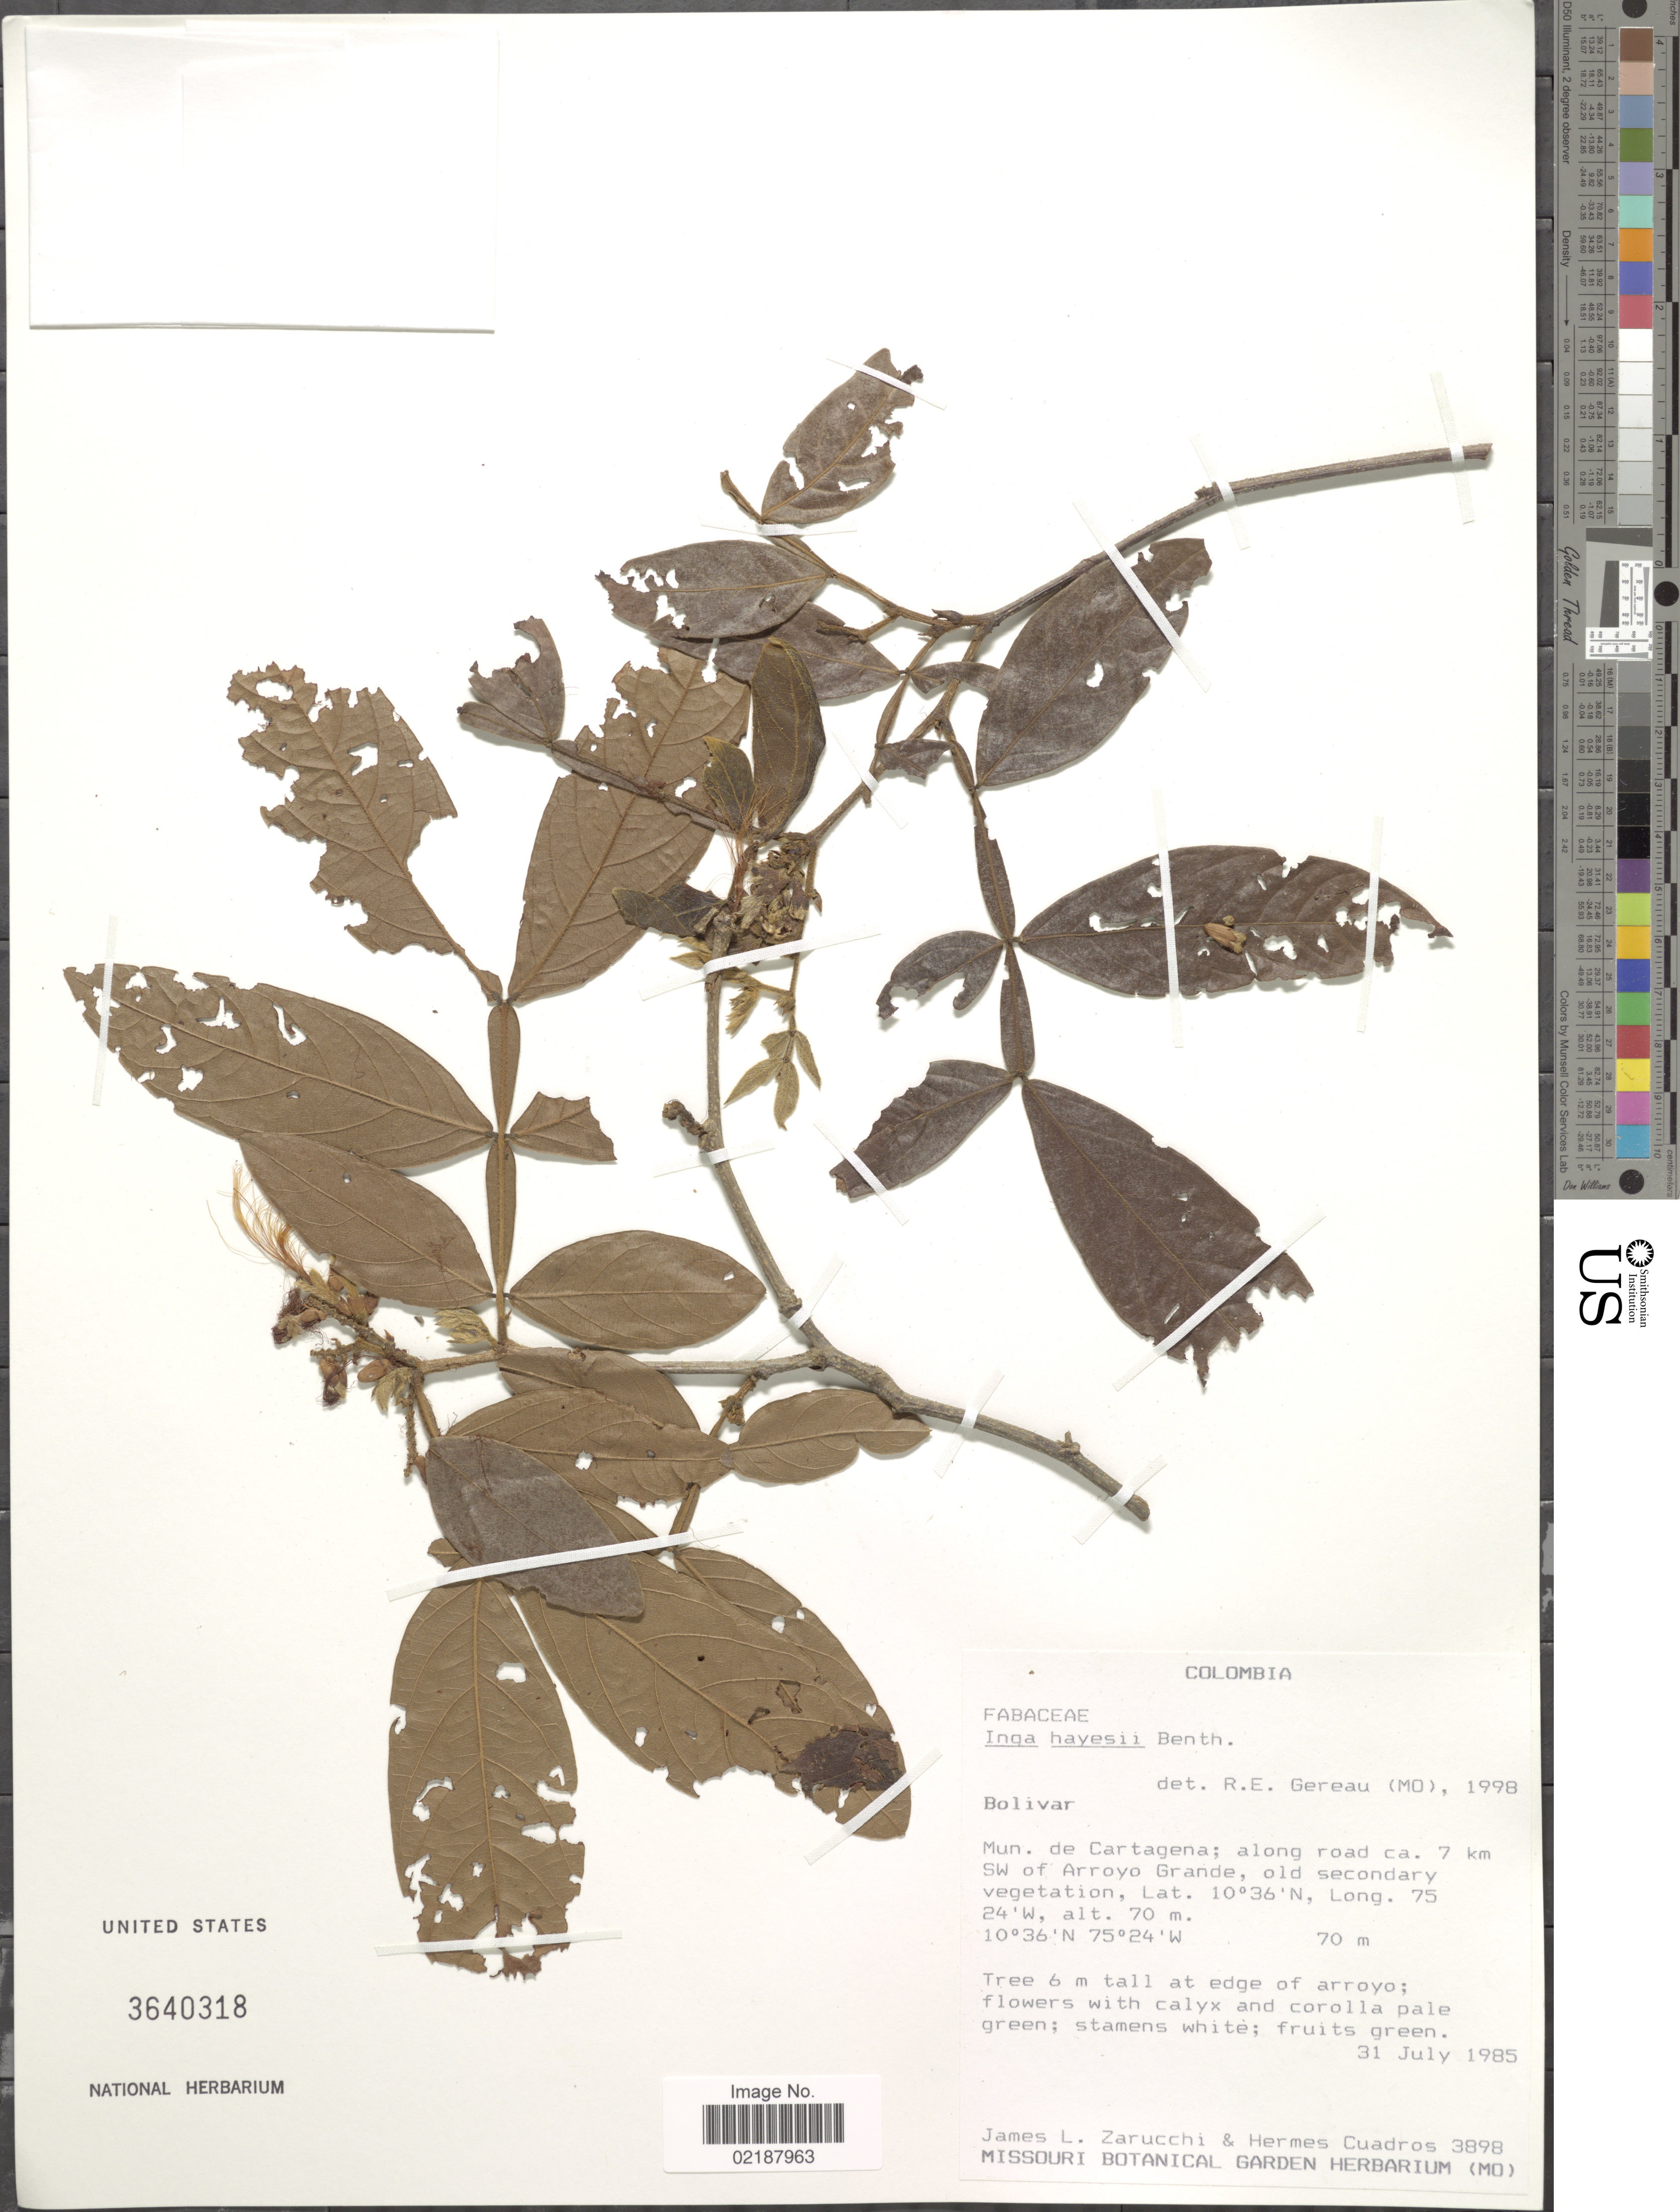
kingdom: Plantae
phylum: Tracheophyta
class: Magnoliopsida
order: Fabales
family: Fabaceae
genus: Inga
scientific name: Inga hayesii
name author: Benth.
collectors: J. L. Zarucchi & H. Cuadros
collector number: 3898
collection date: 1985-07-31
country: Colombia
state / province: Bolívar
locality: Mun. de Cartagena: along road ca. 7 km SW of Arroyo Grande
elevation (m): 70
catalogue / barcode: US 3640318